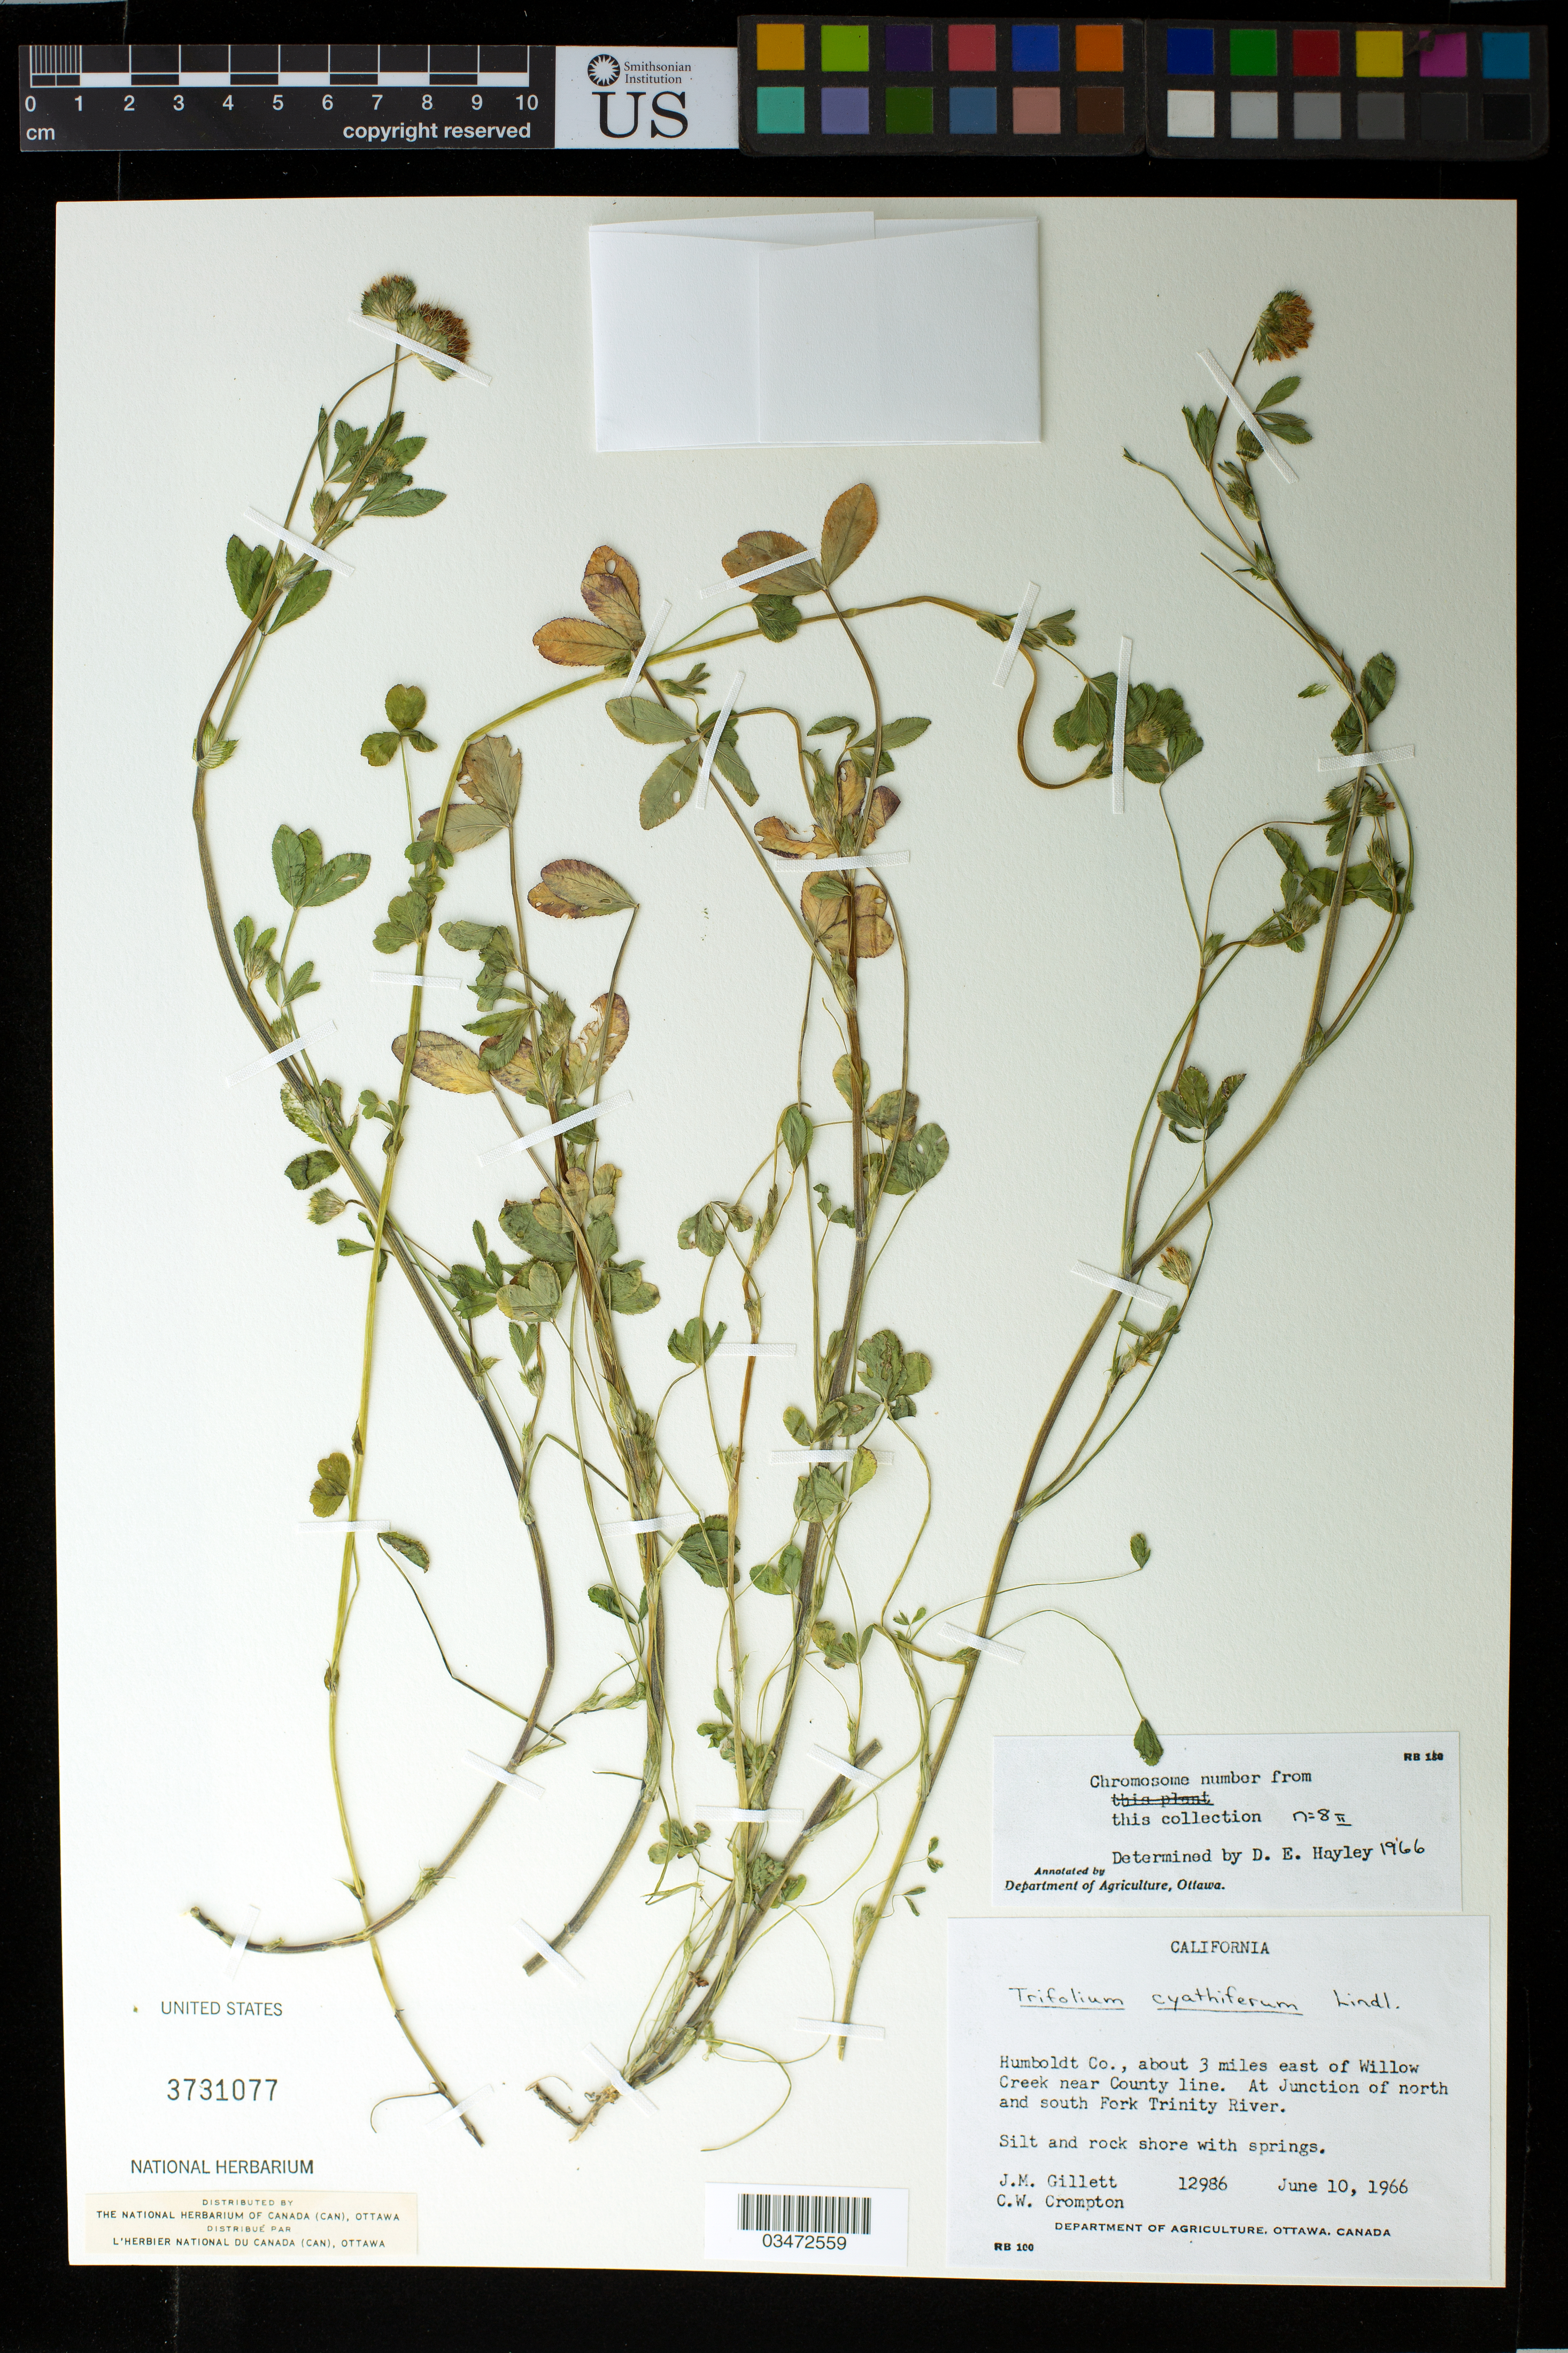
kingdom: Plantae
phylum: Tracheophyta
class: Magnoliopsida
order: Fabales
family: Fabaceae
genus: Trifolium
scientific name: Trifolium cyathiferum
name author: Lindl.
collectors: J. Gillett & C. W. Crompton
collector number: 12986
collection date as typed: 10 Jun 1966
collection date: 1966-06-10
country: United States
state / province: California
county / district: Humboldt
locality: Humboldt Co., about 3 miles east of Willow Creek near County line. At Junction of north and south Fork Trinity River.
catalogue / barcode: US 3731077